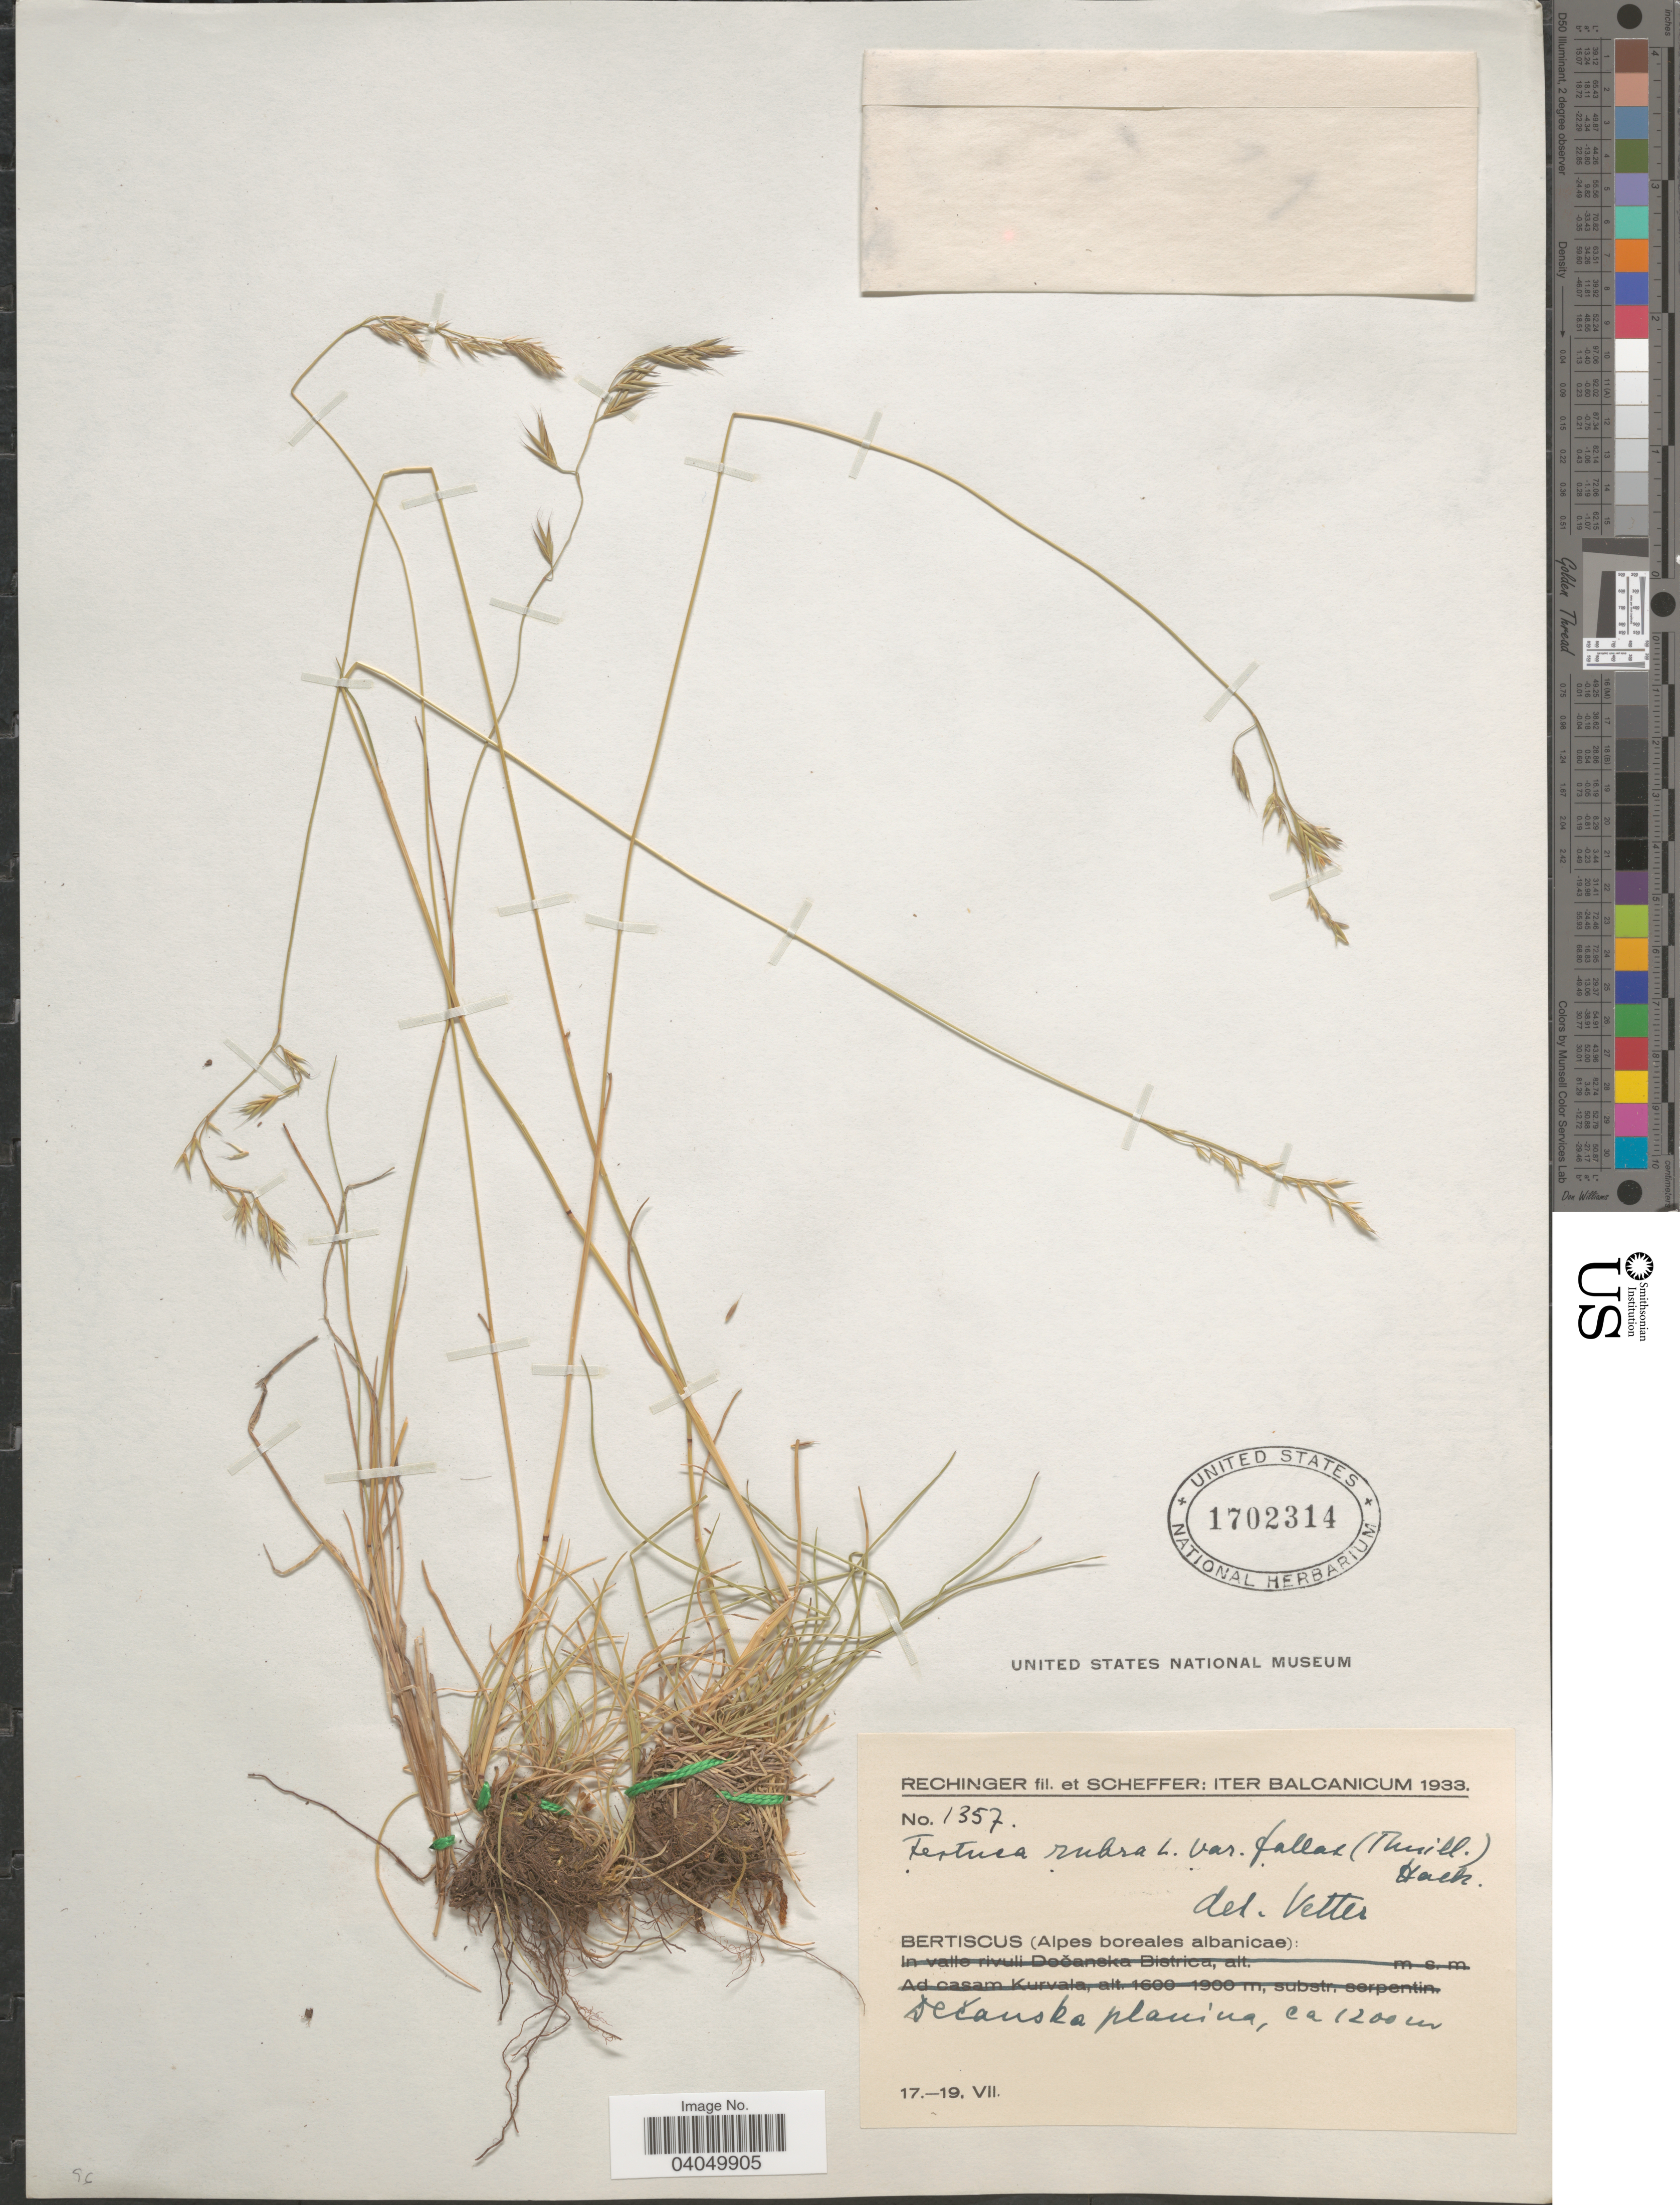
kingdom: Plantae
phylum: Tracheophyta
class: Liliopsida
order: Poales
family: Poaceae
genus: Festuca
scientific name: Festuca rubra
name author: L.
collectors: -- Rechinger & Scheffer, --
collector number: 1357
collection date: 1933-07-17/1933-07-19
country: Albania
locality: Iter Balcanicum. Bertiscus (Alpes boreales albanicae): Decanska planina.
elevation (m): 1200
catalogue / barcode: US 1702314